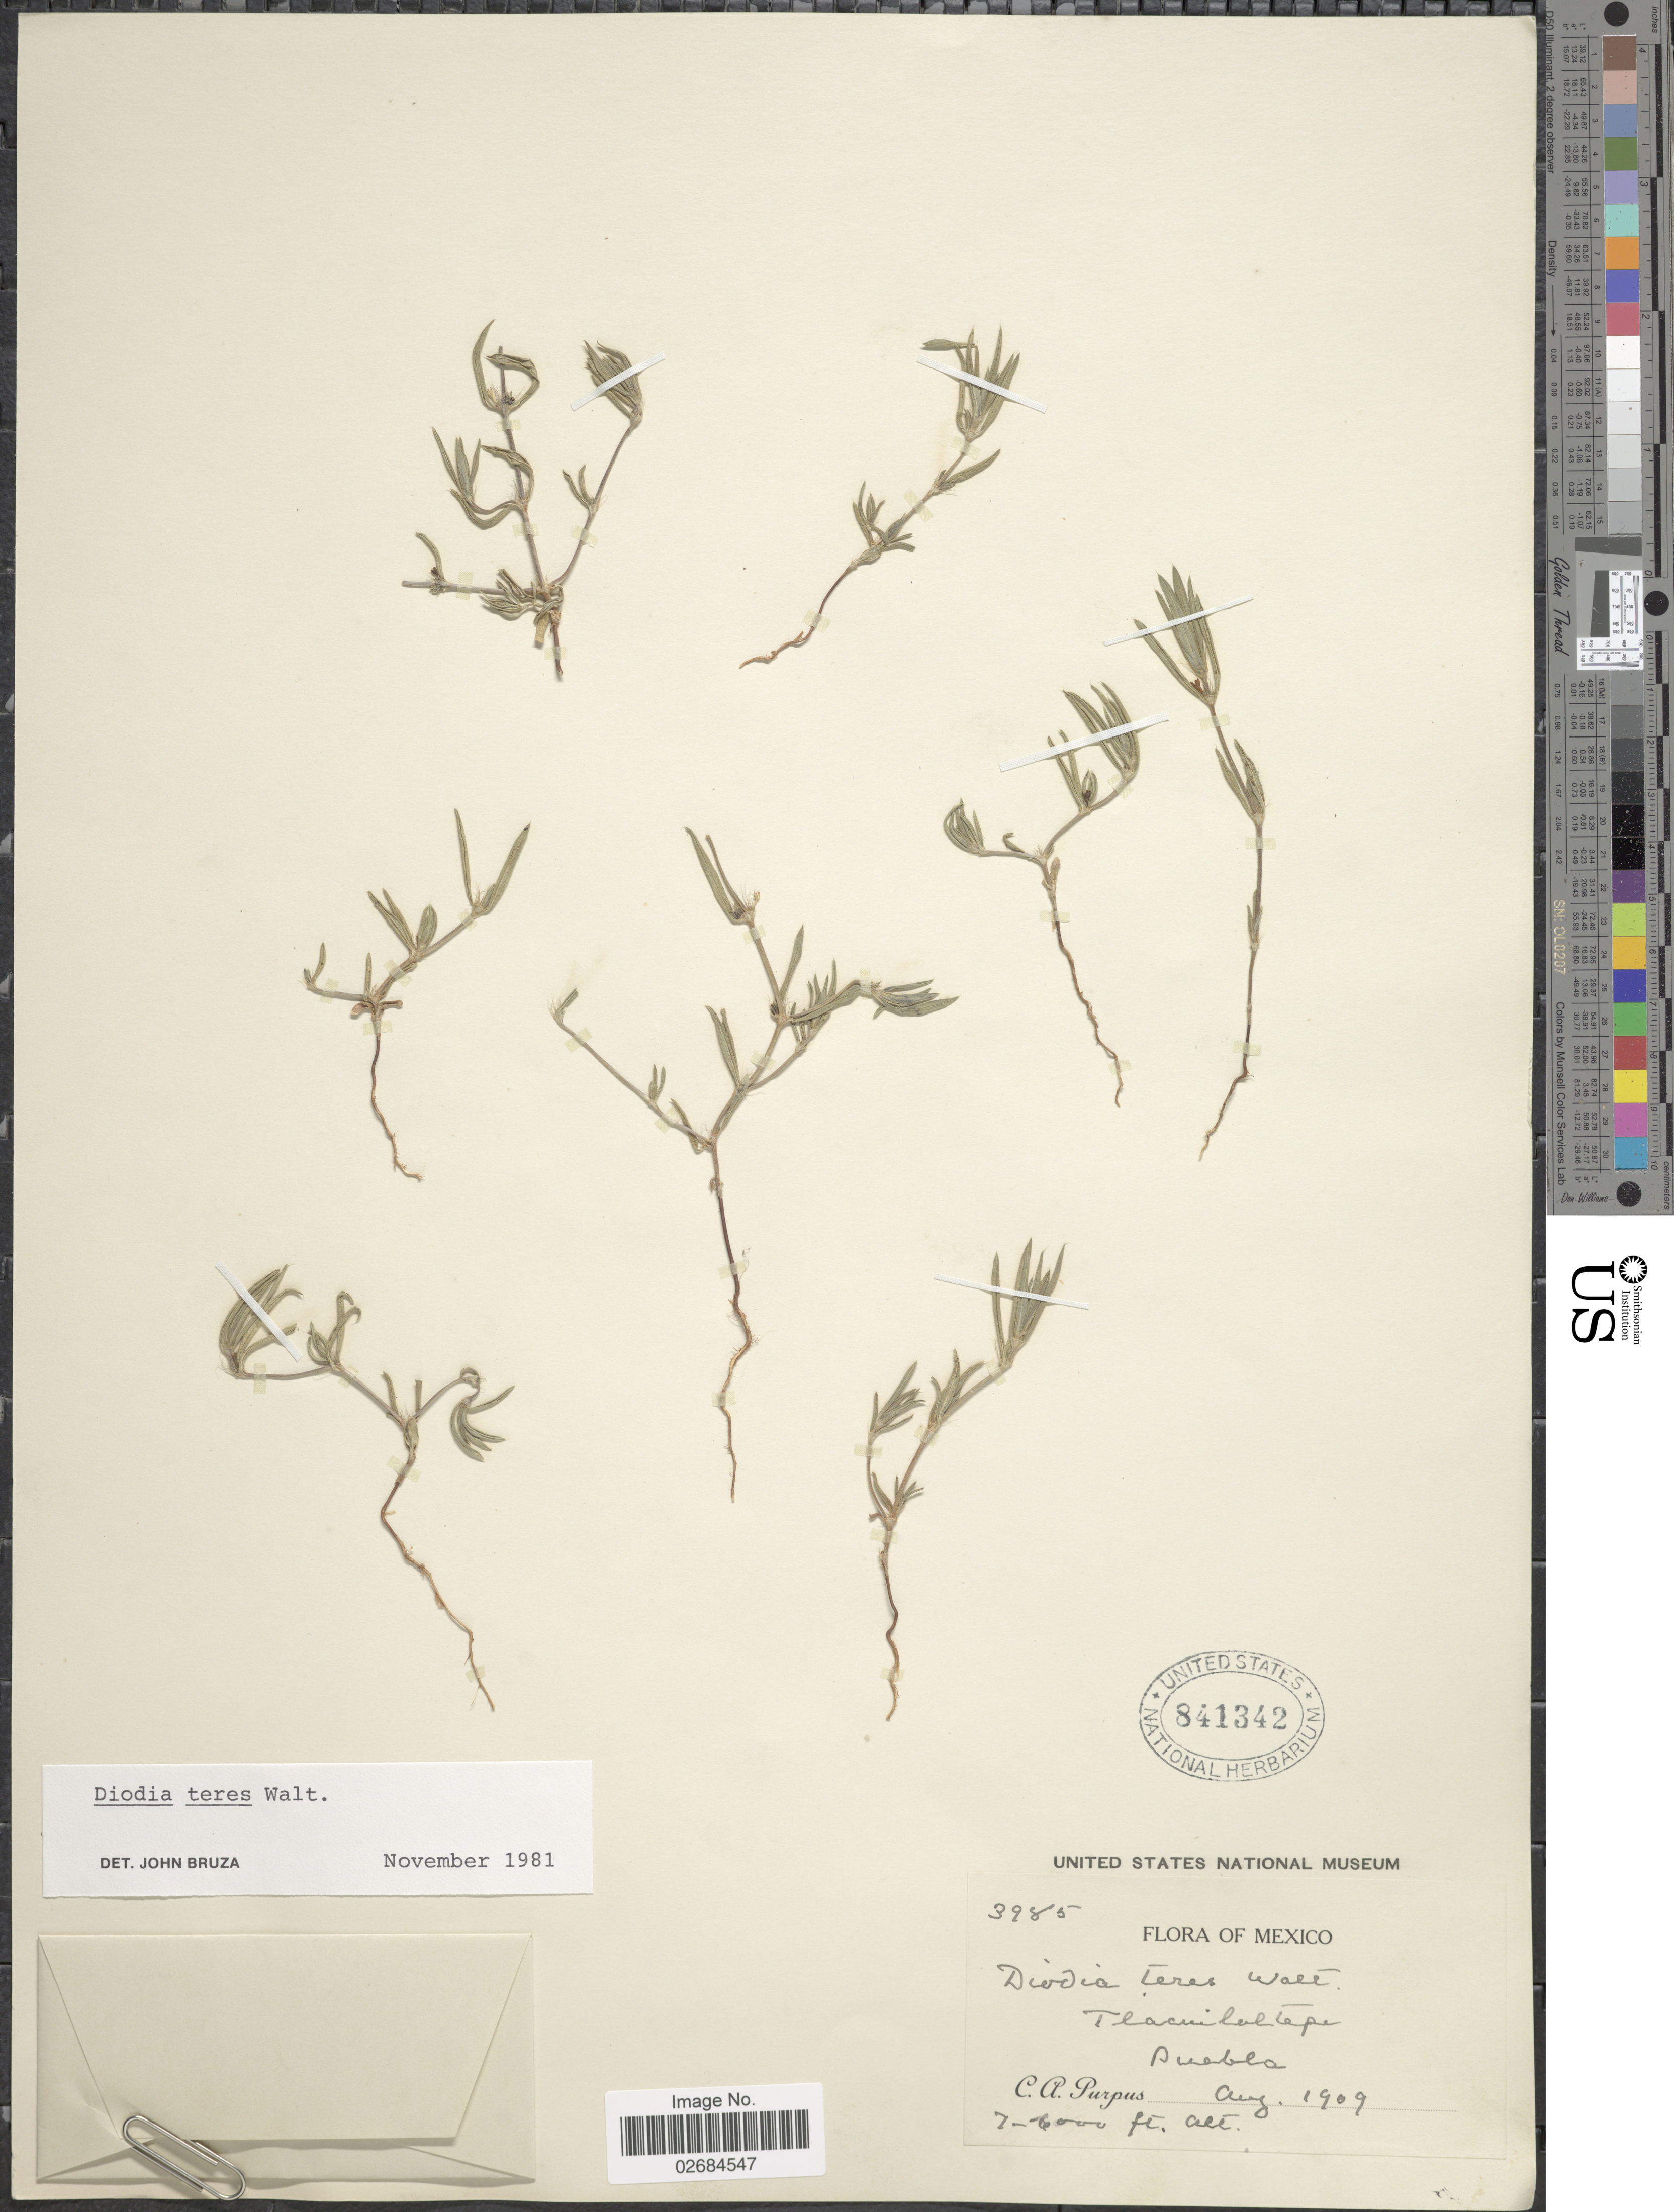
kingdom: Plantae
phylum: Tracheophyta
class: Magnoliopsida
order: Gentianales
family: Rubiaceae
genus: Diodia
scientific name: Diodia teres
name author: Walter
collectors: C. A. Purpus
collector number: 3985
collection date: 1909-08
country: Mexico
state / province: Puebla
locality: Tlacuilaltepe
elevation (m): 1829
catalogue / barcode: US 841342